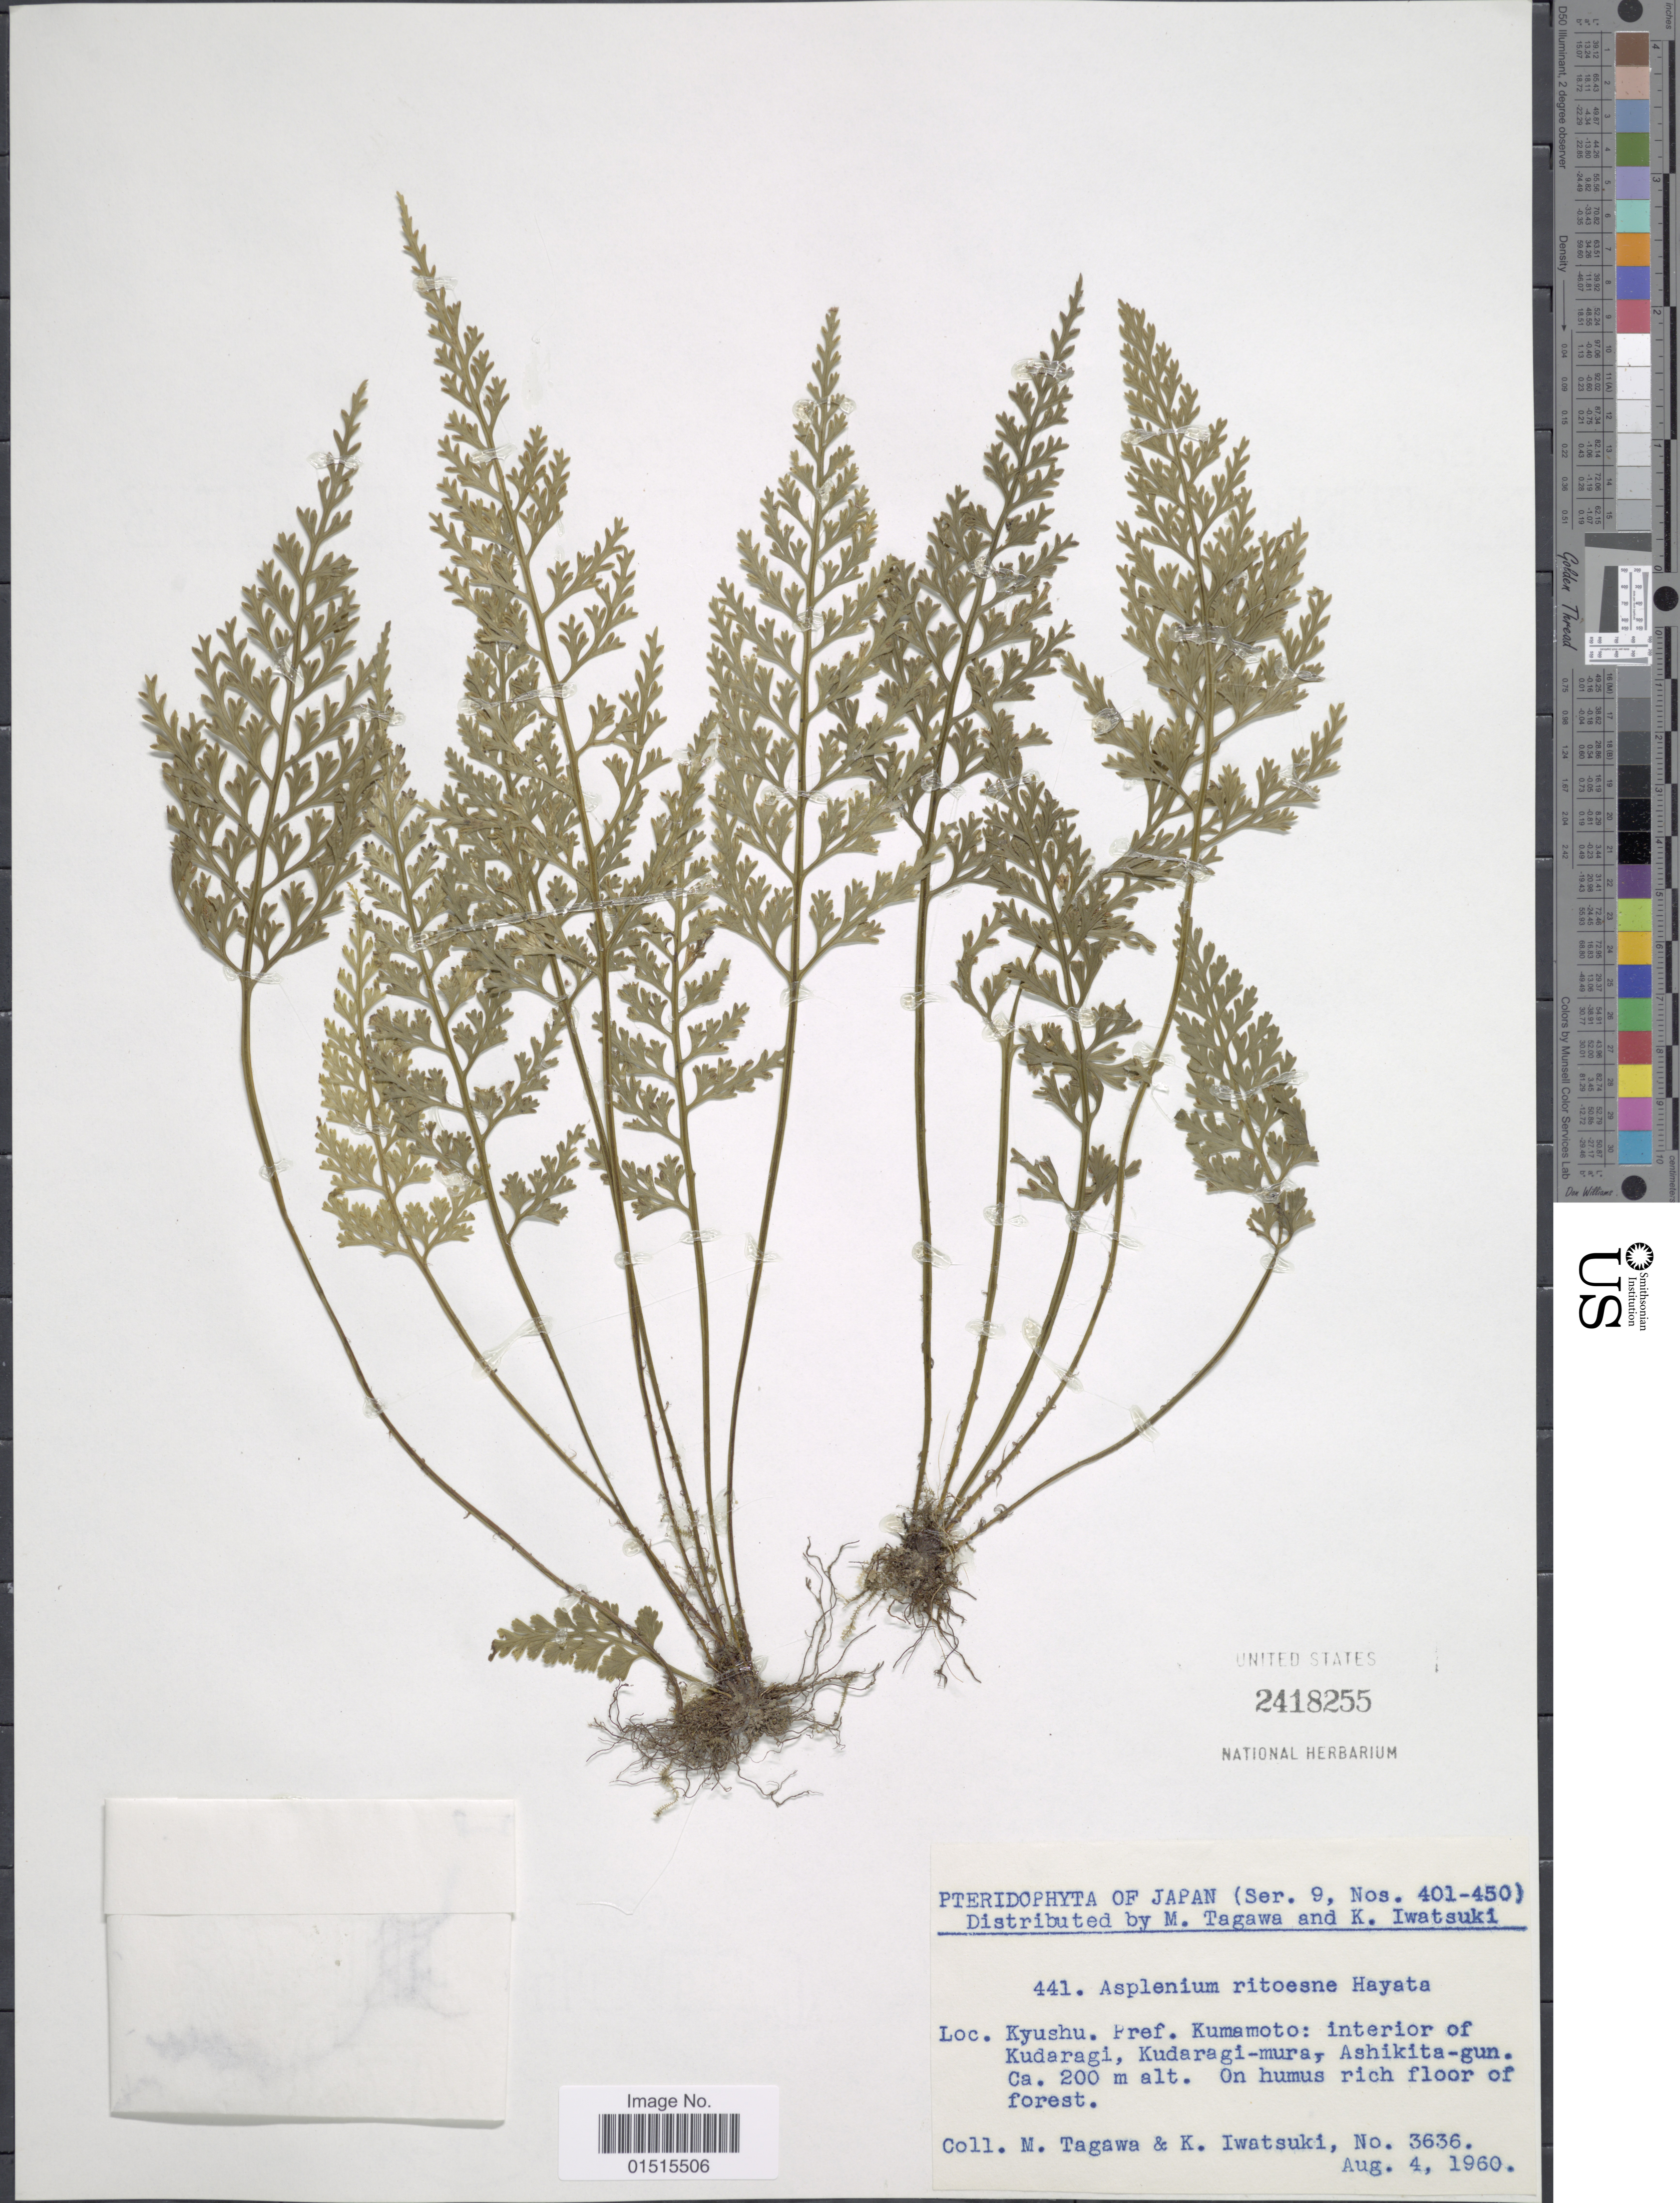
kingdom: Plantae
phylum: Tracheophyta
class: Polypodiopsida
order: Polypodiales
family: Aspleniaceae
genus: Asplenium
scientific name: Asplenium ritoense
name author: Hayata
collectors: M. Tagawa & K. Iwatsuki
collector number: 3636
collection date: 1960-08-04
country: Japan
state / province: Kumamoto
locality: Kyushu: interior of Kudaragi, Kudaragi-mura, Ashikita-gun. On humus rich floor of forest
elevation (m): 200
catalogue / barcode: US 2418255